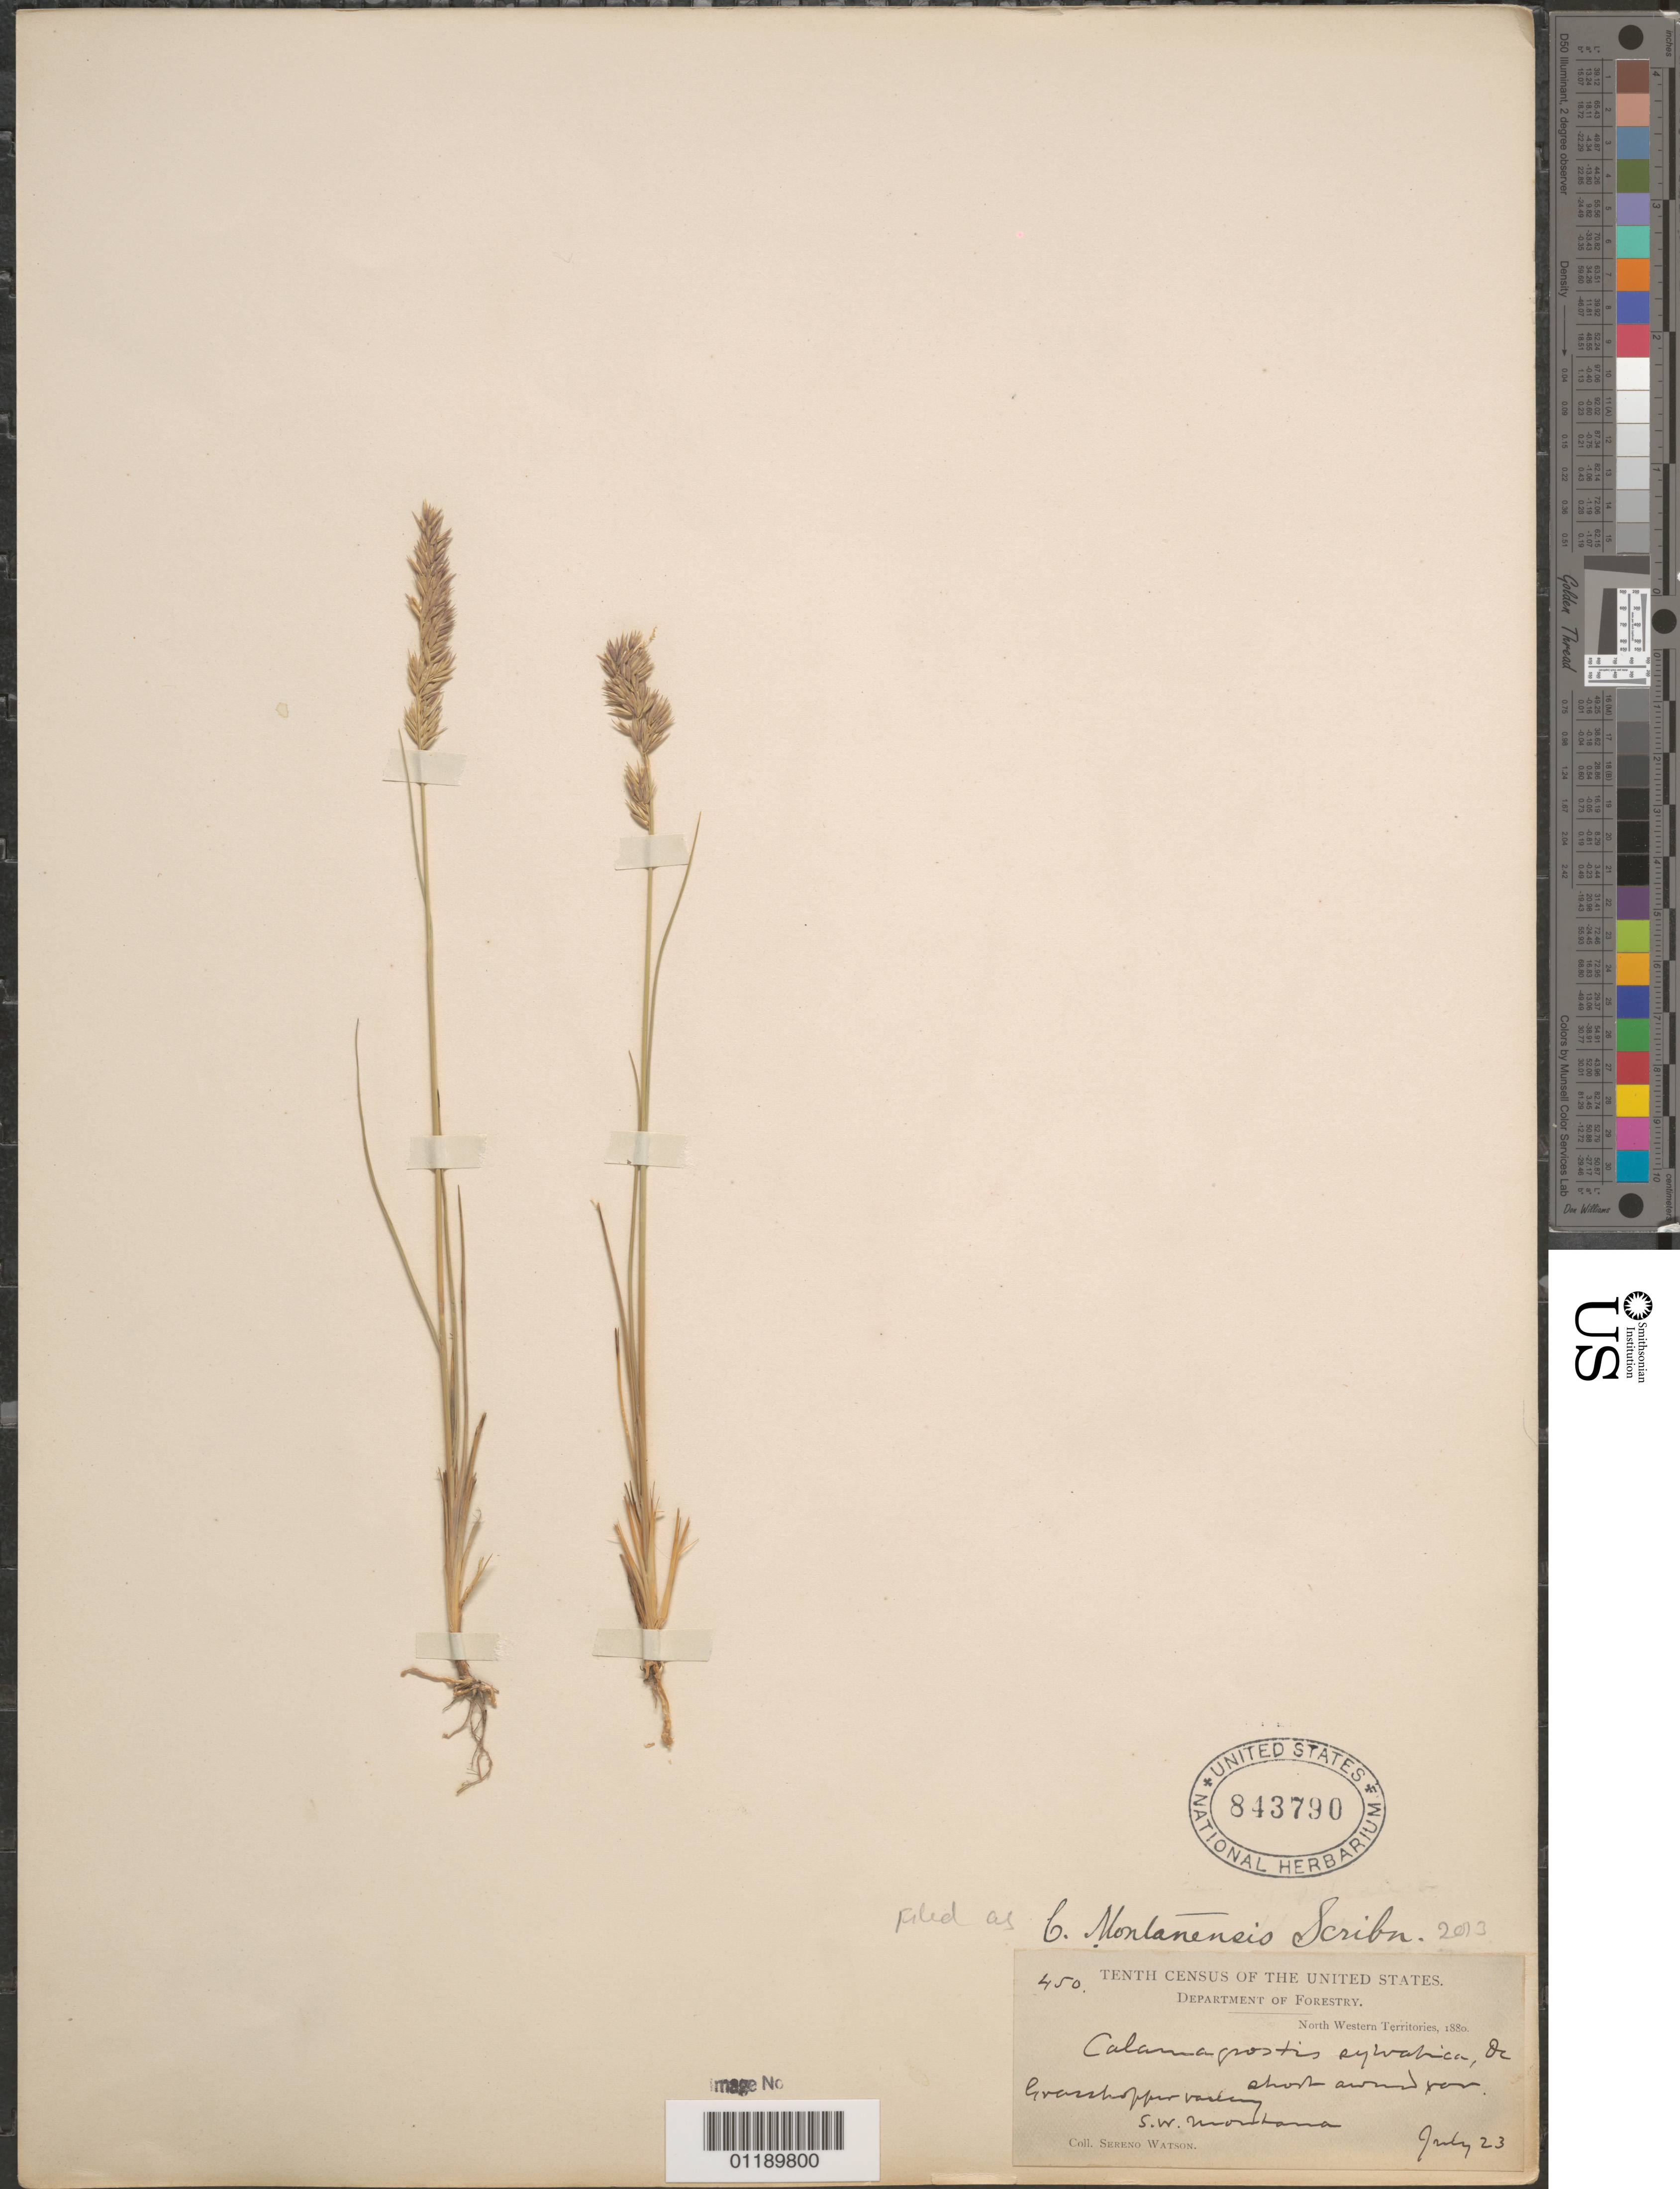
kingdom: Plantae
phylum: Tracheophyta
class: Liliopsida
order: Poales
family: Poaceae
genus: Calamagrostis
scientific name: Calamagrostis montanensis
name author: Scribn. ex Vasey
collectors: S. Watson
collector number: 450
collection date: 1880-07-23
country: United States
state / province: Montana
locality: Grasshopper Valley, S. W. Montana.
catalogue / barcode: US 843790